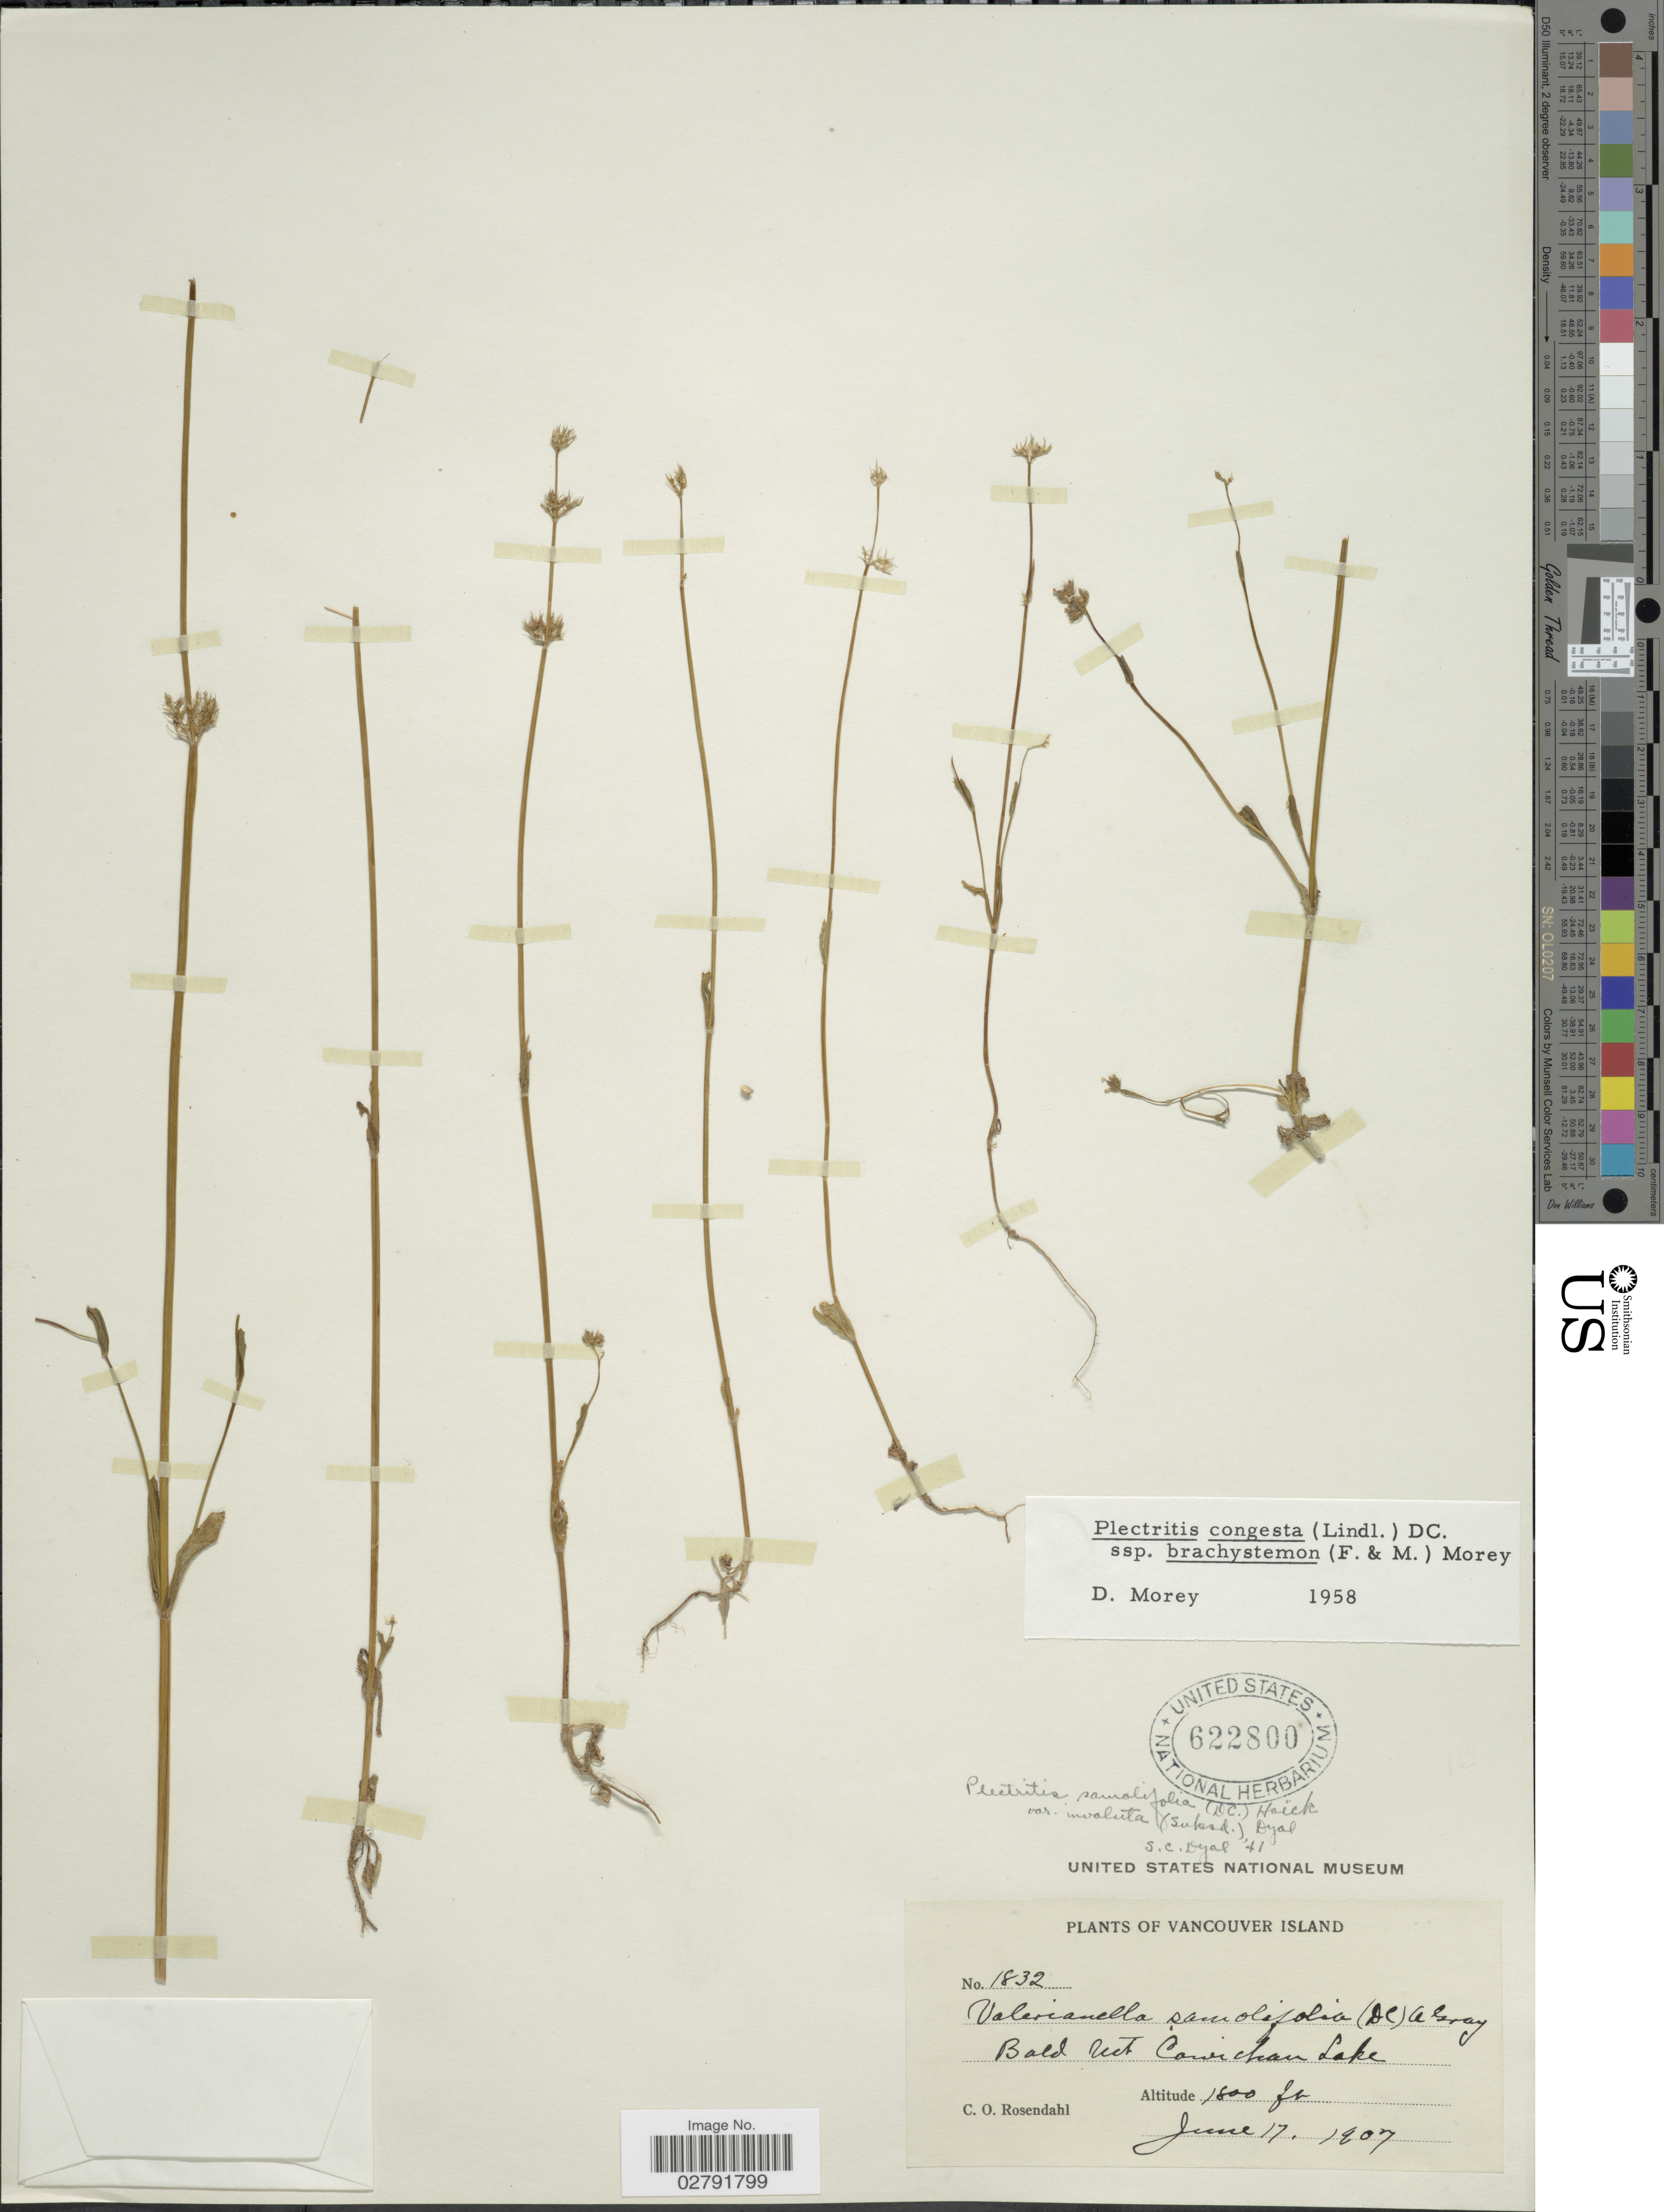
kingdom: Plantae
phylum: Tracheophyta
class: Magnoliopsida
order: Dipsacales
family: Caprifoliaceae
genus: Plectritis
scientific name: Plectritis congesta subsp. brachystemon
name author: (Fisch. & C.A. Mey.) Morey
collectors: C. O. Rosendahl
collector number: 1832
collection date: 1907-06-17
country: Canada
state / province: British Columbia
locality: Vancouver Island. Bald Mt. Cowichan Lake.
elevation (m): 549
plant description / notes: Precise locality edit: Corrected "Bald sect." to "Bald Mt."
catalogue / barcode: US 622800